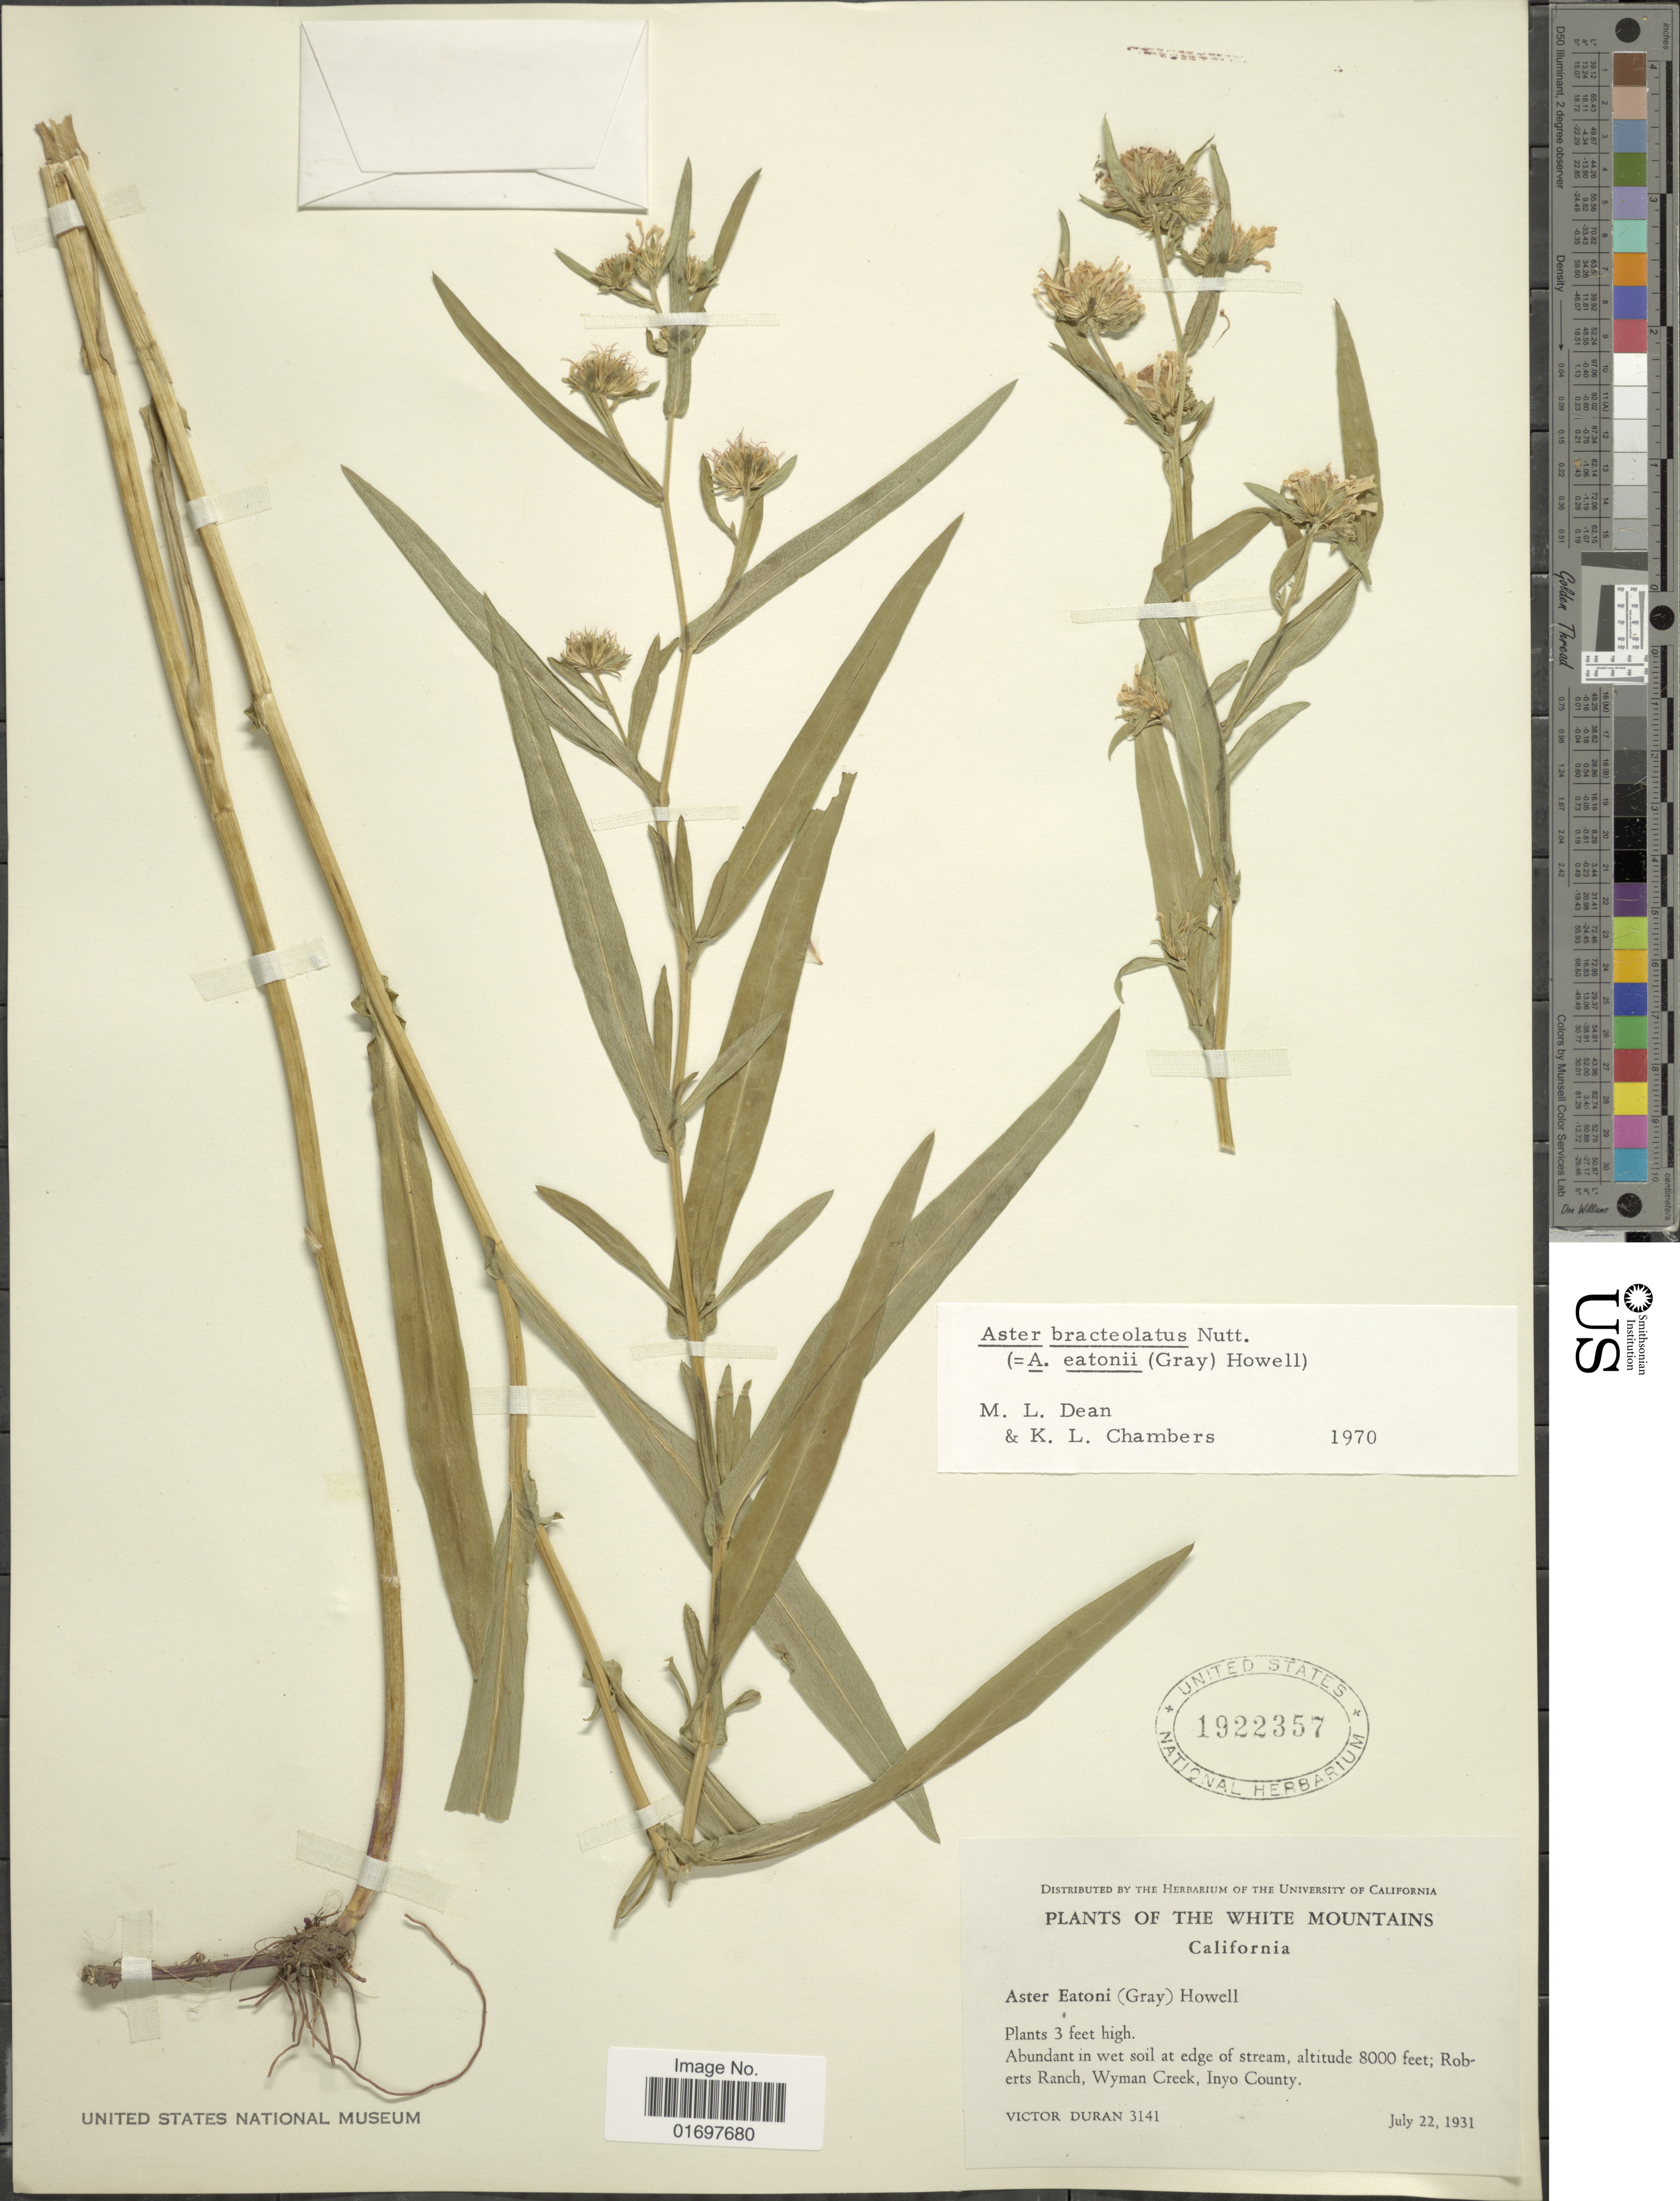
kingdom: Plantae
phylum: Tracheophyta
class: Magnoliopsida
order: Asterales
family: Asteraceae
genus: Symphyotrichum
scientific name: Symphyotrichum bracteolatum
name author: (Nutt.) G.L. Nesom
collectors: V. Duran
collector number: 3141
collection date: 1931-07-22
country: United States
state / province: California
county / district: Inyo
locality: White Mountains. Robers Ranch, Wyman Creek, Inyo County.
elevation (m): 2438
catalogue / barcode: US 1922357